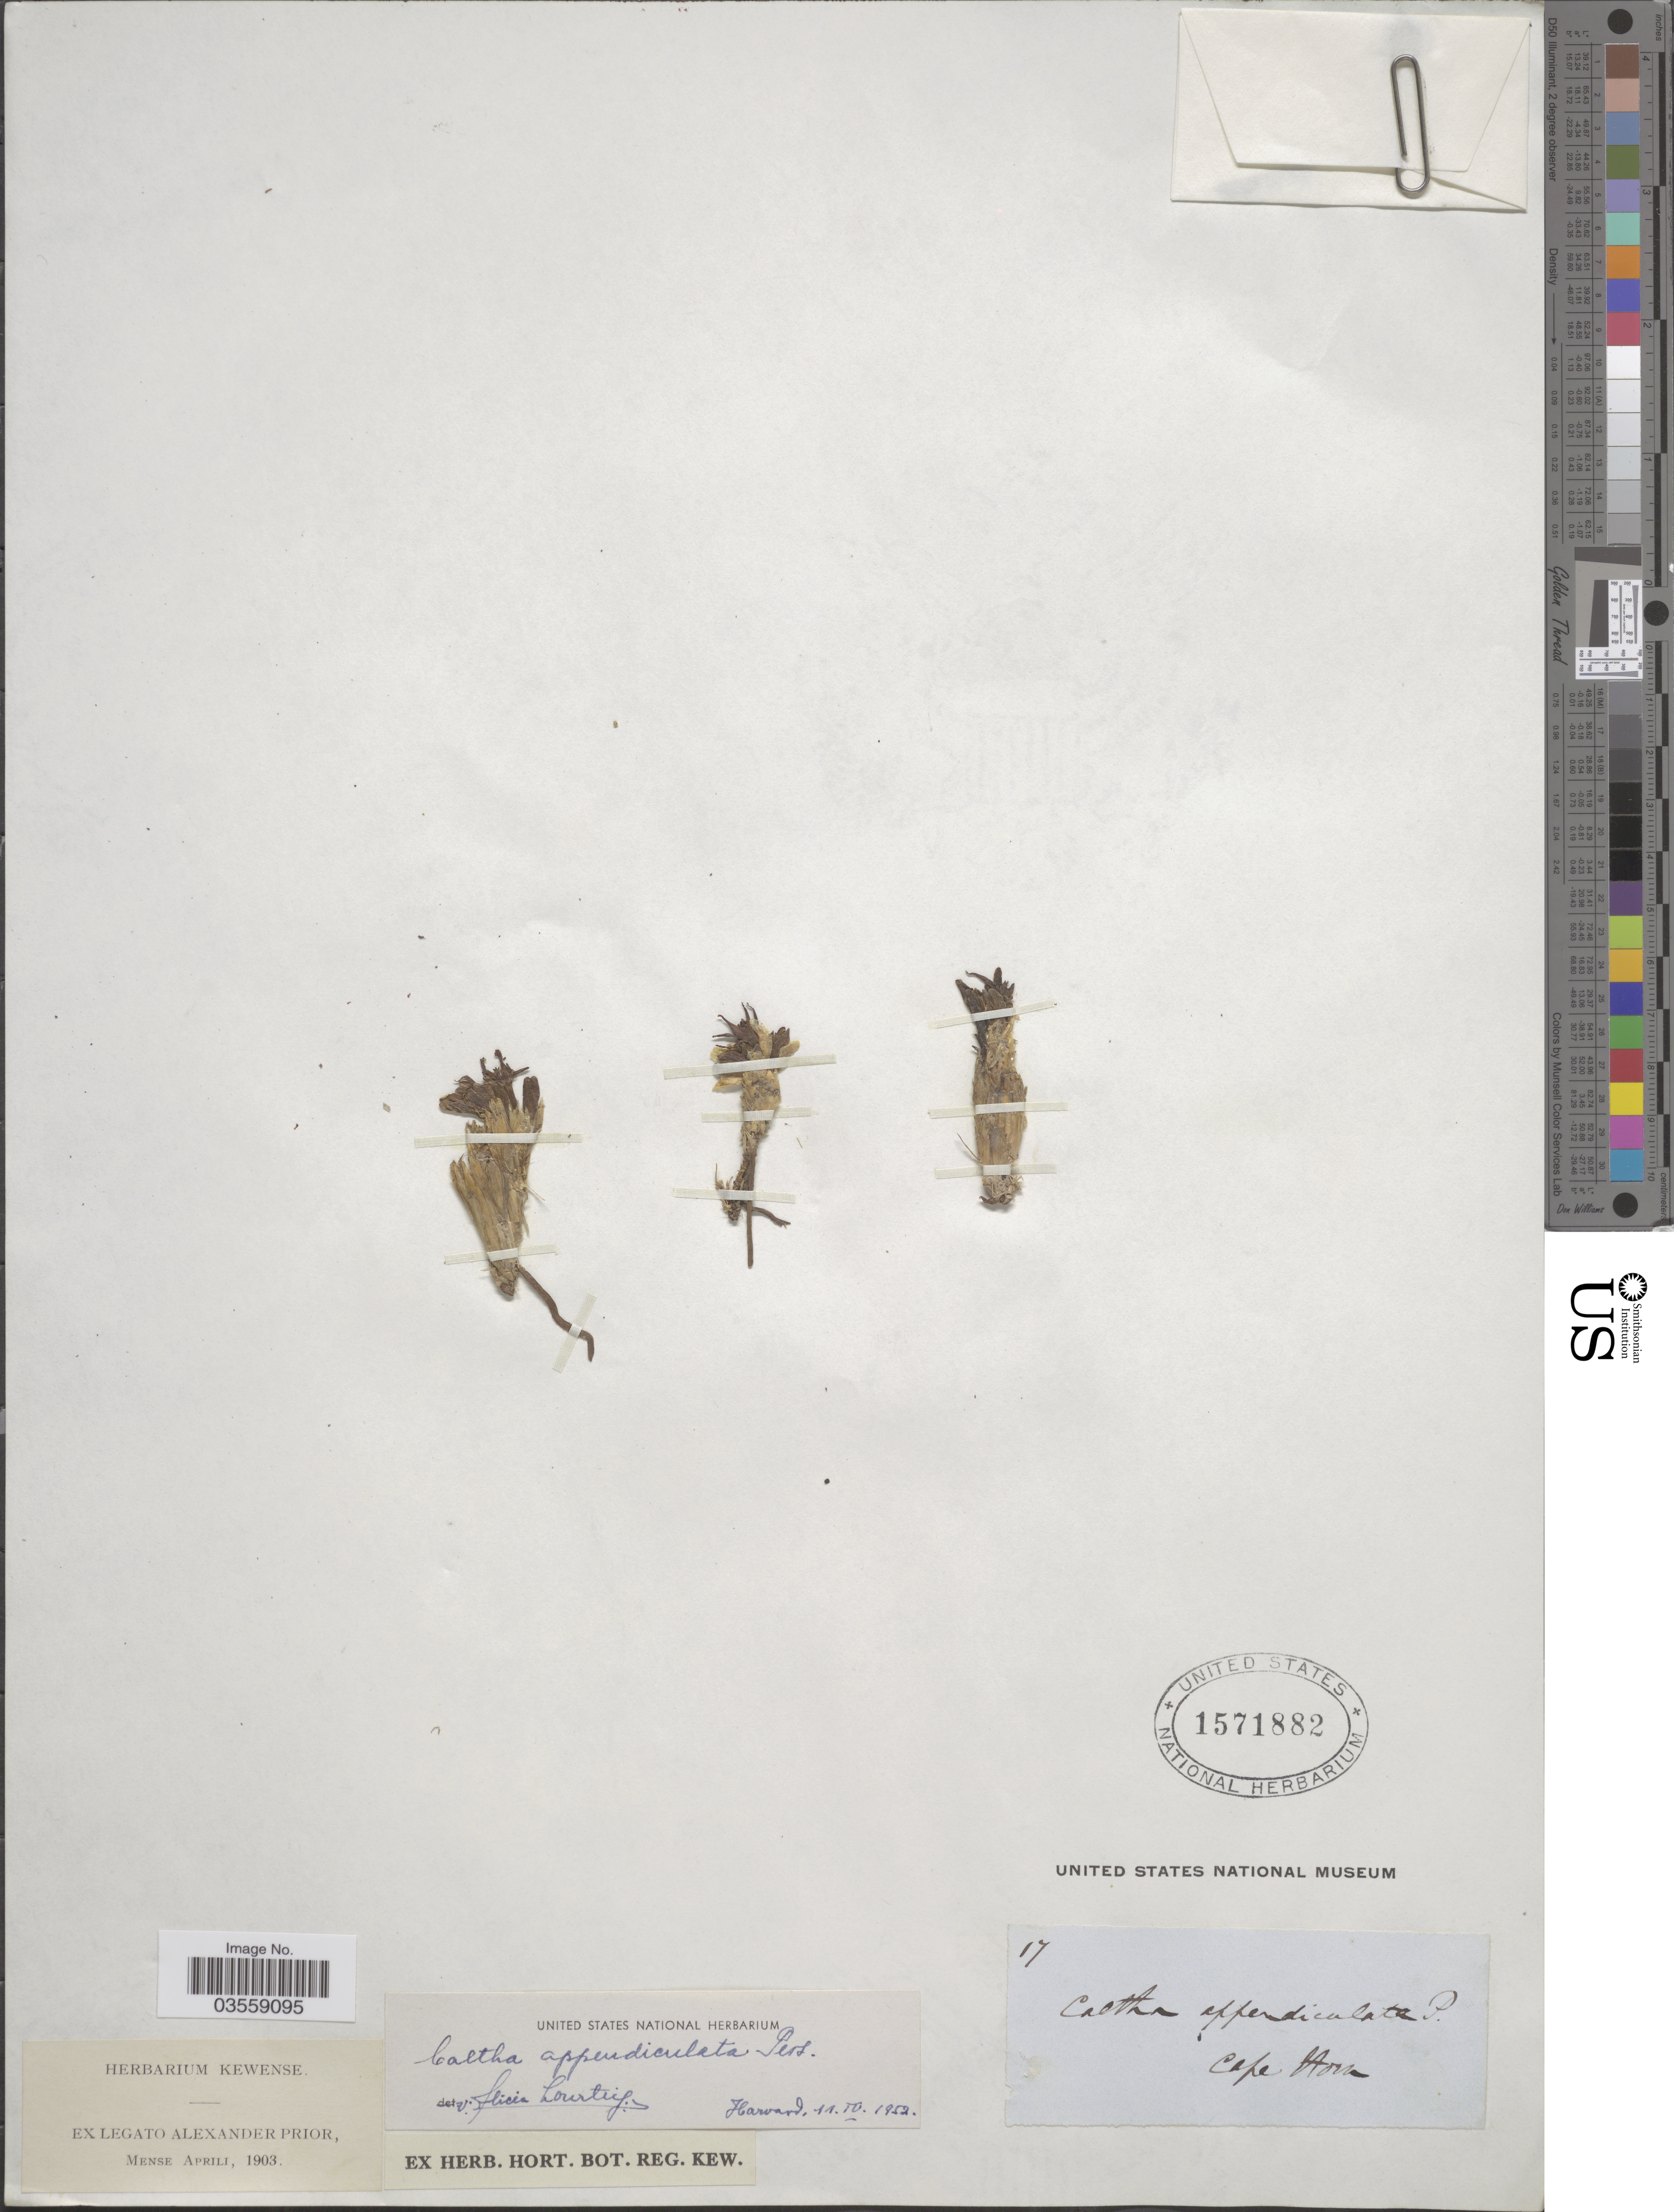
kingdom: Plantae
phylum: Tracheophyta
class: Magnoliopsida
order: Ranunculales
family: Ranunculaceae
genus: Caltha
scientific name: Caltha appendiculata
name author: Pers.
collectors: Ex Herb. Kewense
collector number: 17?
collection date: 1903-04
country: Chile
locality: Ex Legato Alexander Prior, Cape Horn.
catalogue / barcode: US 1571882